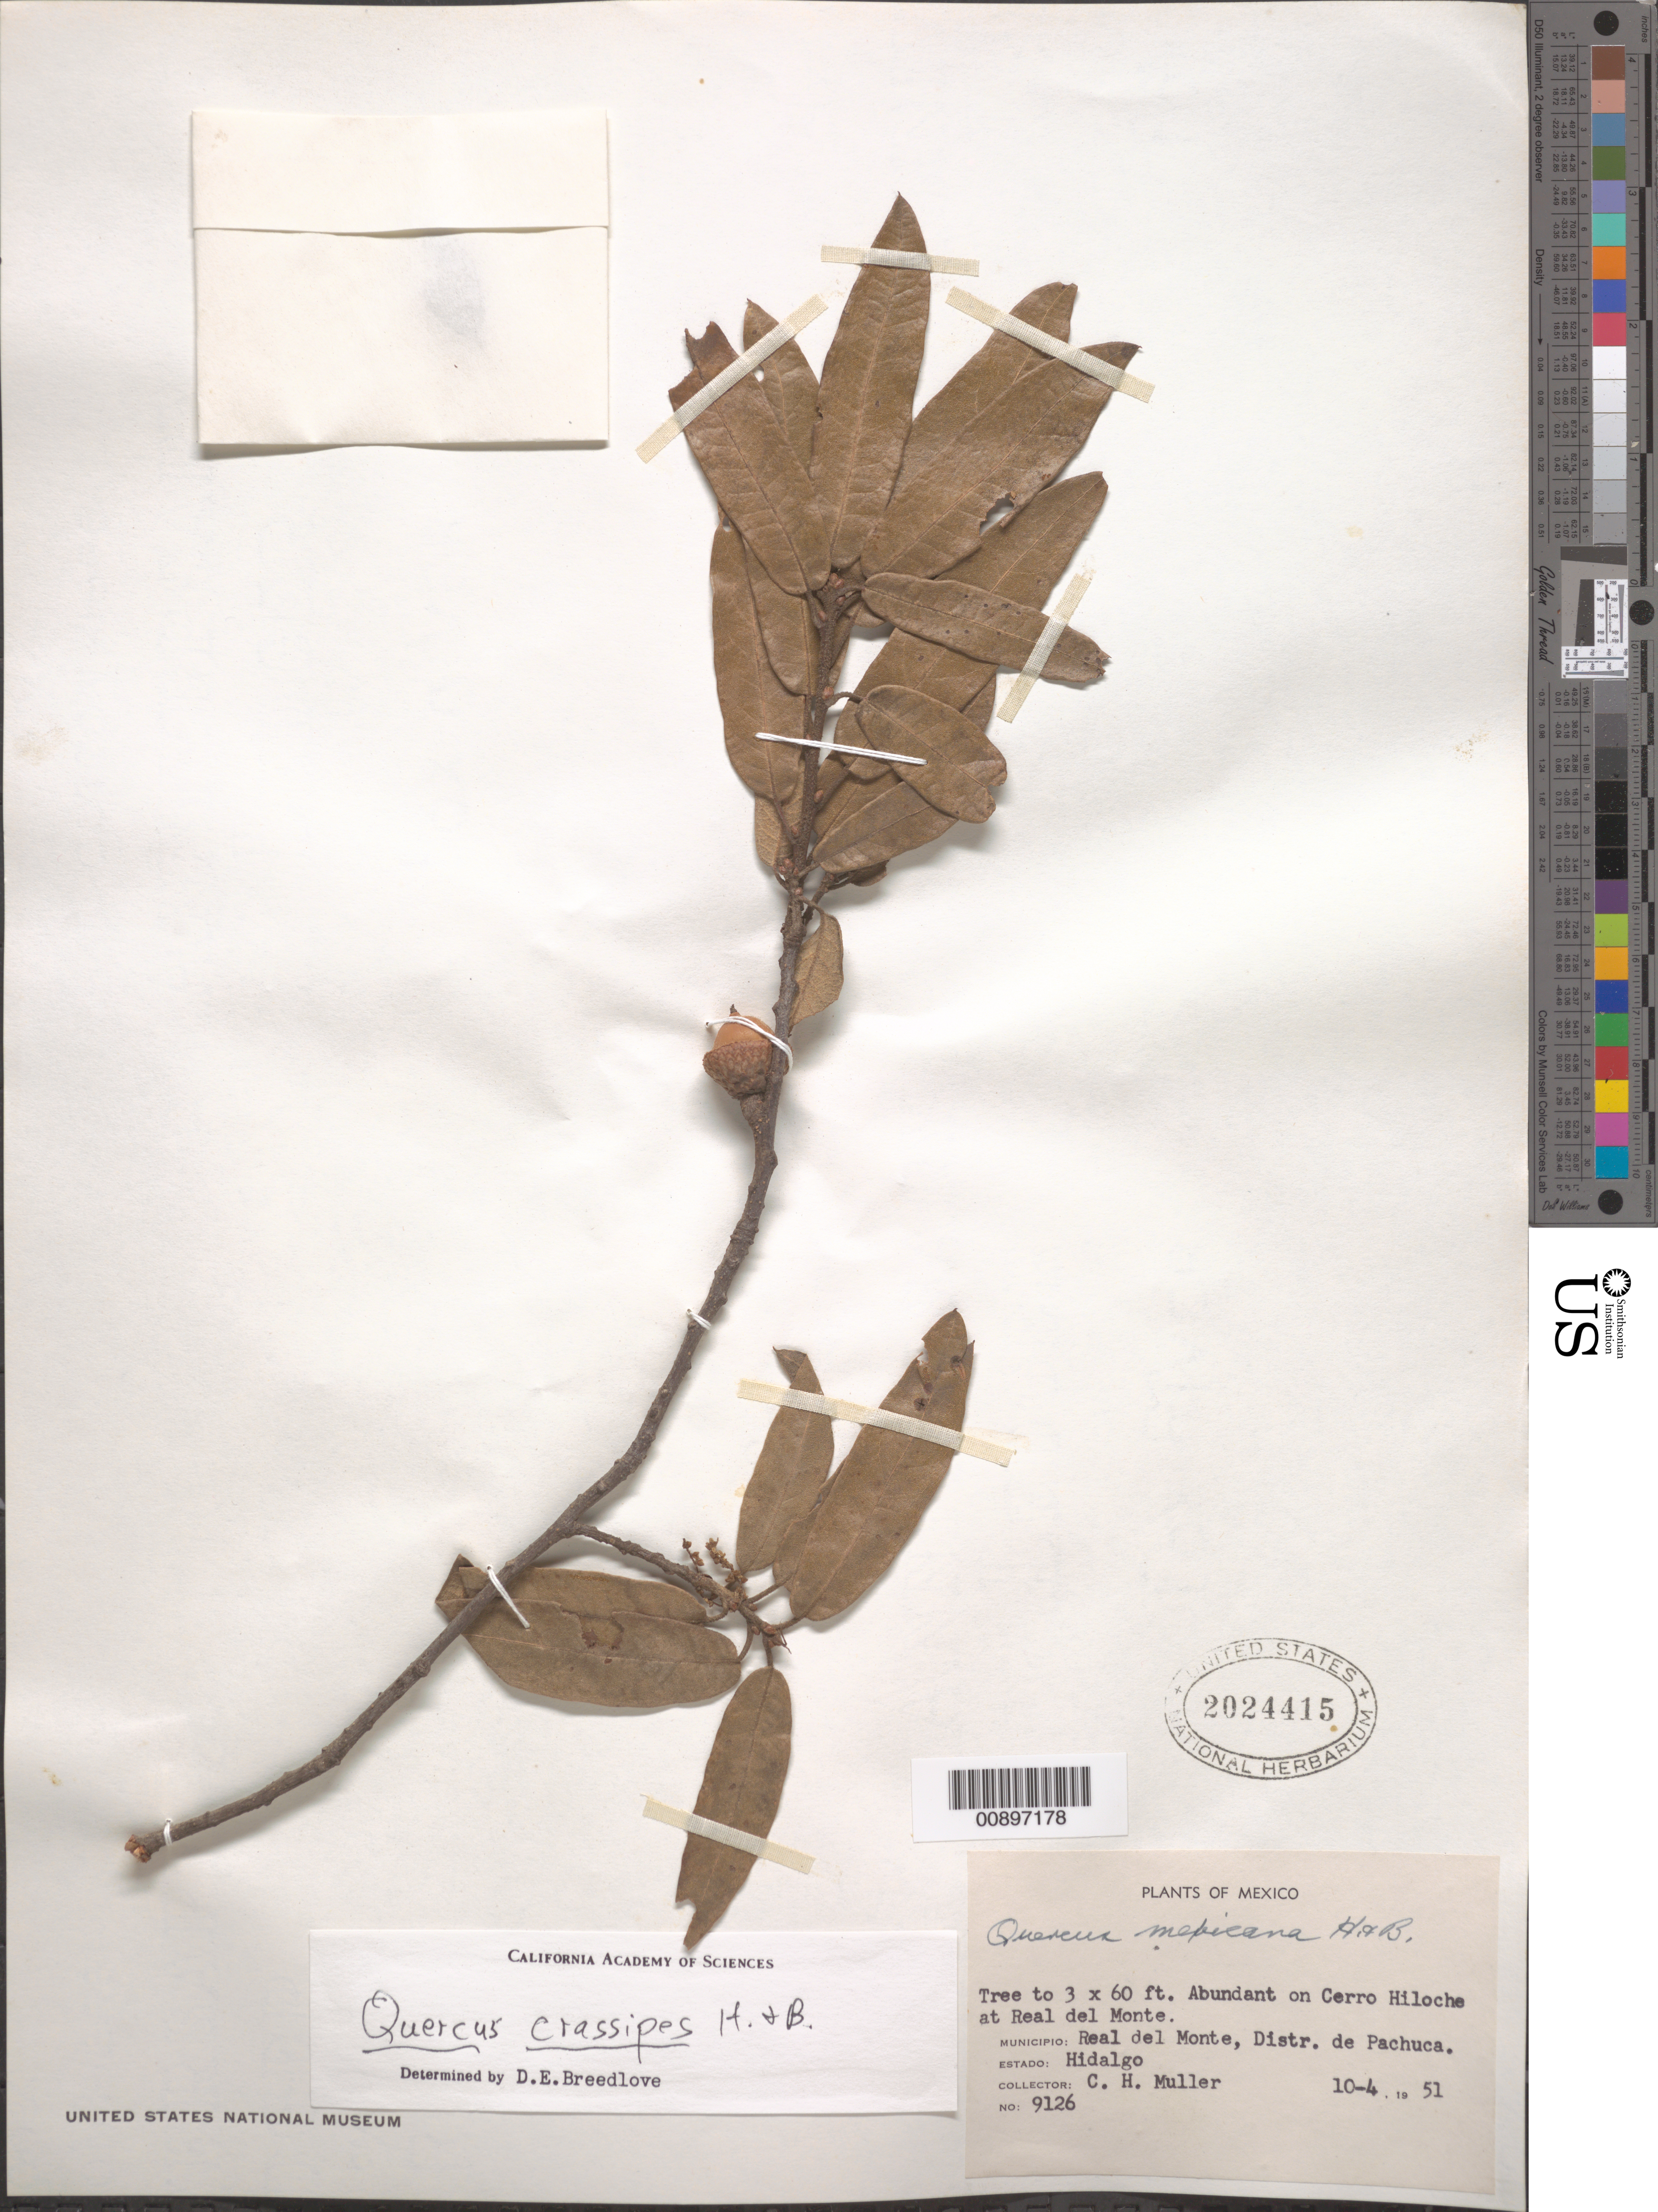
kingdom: Plantae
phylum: Tracheophyta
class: Magnoliopsida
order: Fagales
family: Fagaceae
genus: Quercus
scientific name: Quercus crassipes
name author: Humb. & Bonpl.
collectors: C. H. Muller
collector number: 9126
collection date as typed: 04 Oct 1951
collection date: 1951-10-04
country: Mexico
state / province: Hidalgo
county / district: Pachuca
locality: Cerro Hiloche, Municipio Real del Monte, Distr. de Pachuca, Estado de Hidalgo.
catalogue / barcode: US 2024415